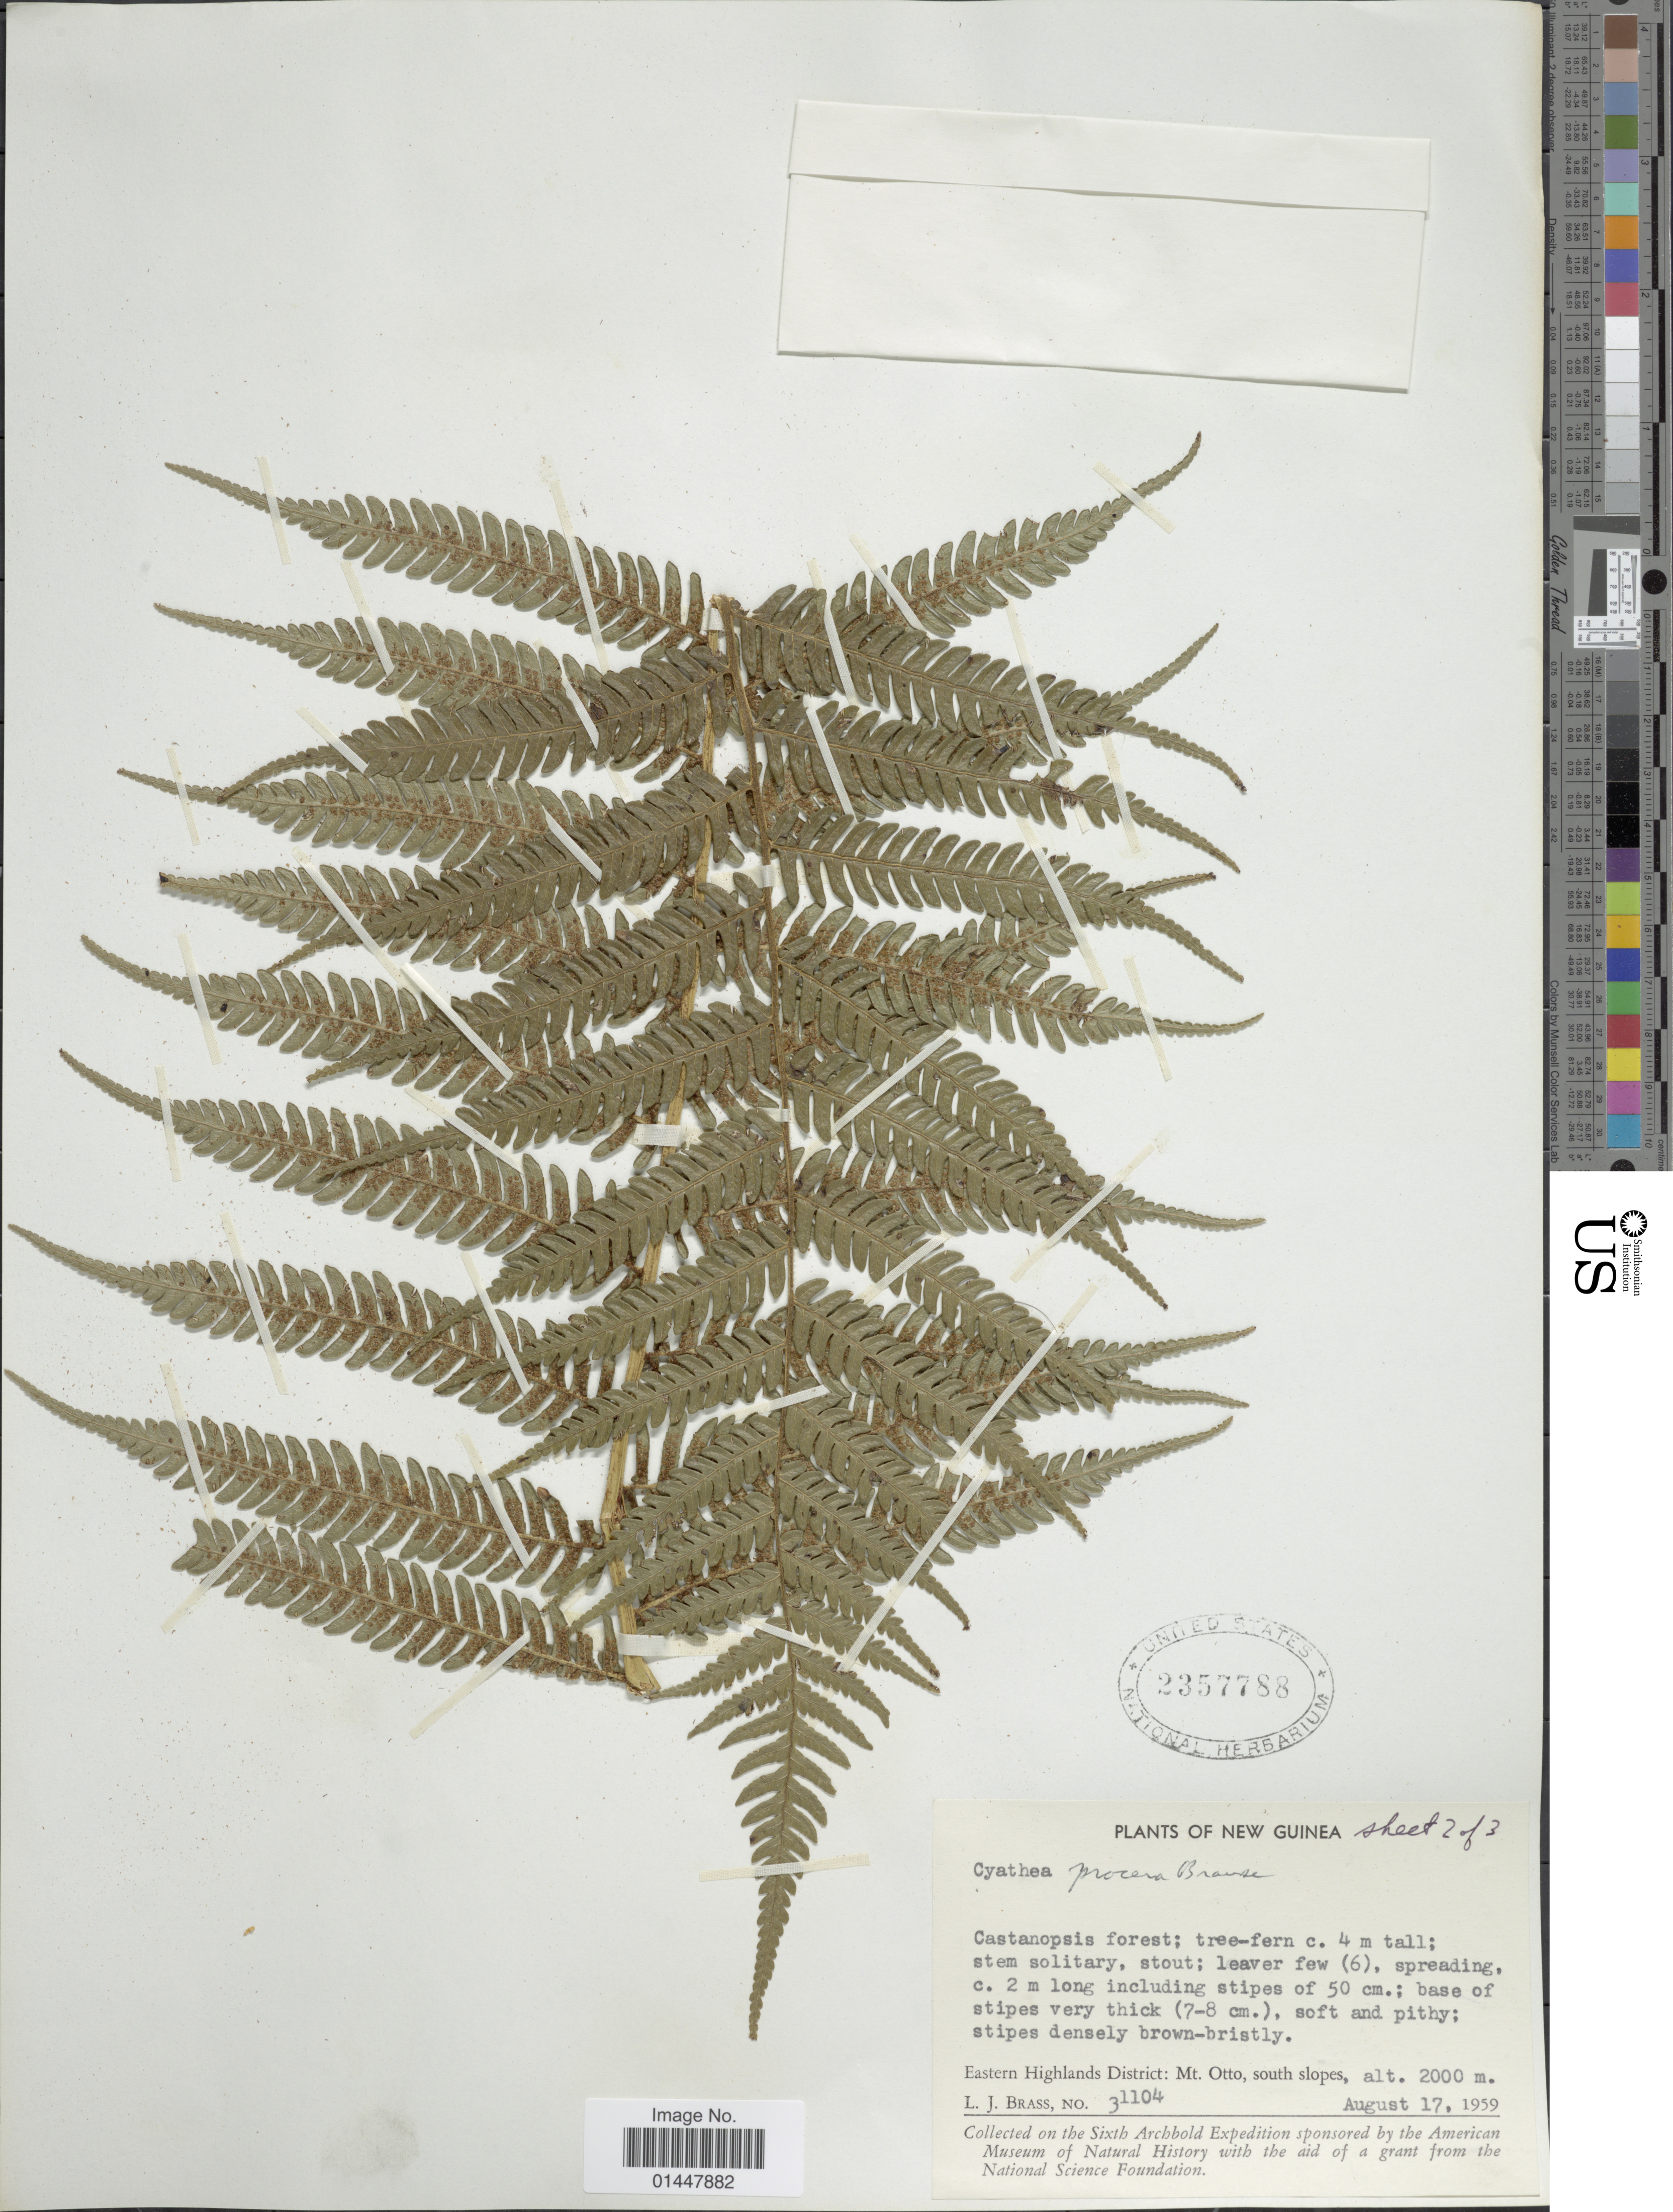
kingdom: Plantae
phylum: Tracheophyta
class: Polypodiopsida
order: Cyatheales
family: Cyatheaceae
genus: Sphaeropteris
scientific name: Sphaeropteris procera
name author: (Brause) R.M. Tryon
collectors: L. J. Brass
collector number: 31104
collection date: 1959-08-17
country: Papua New Guinea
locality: New Guinea, Eastern Highlands District, Mt. Otto, south slopes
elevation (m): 2000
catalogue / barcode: US 2357788